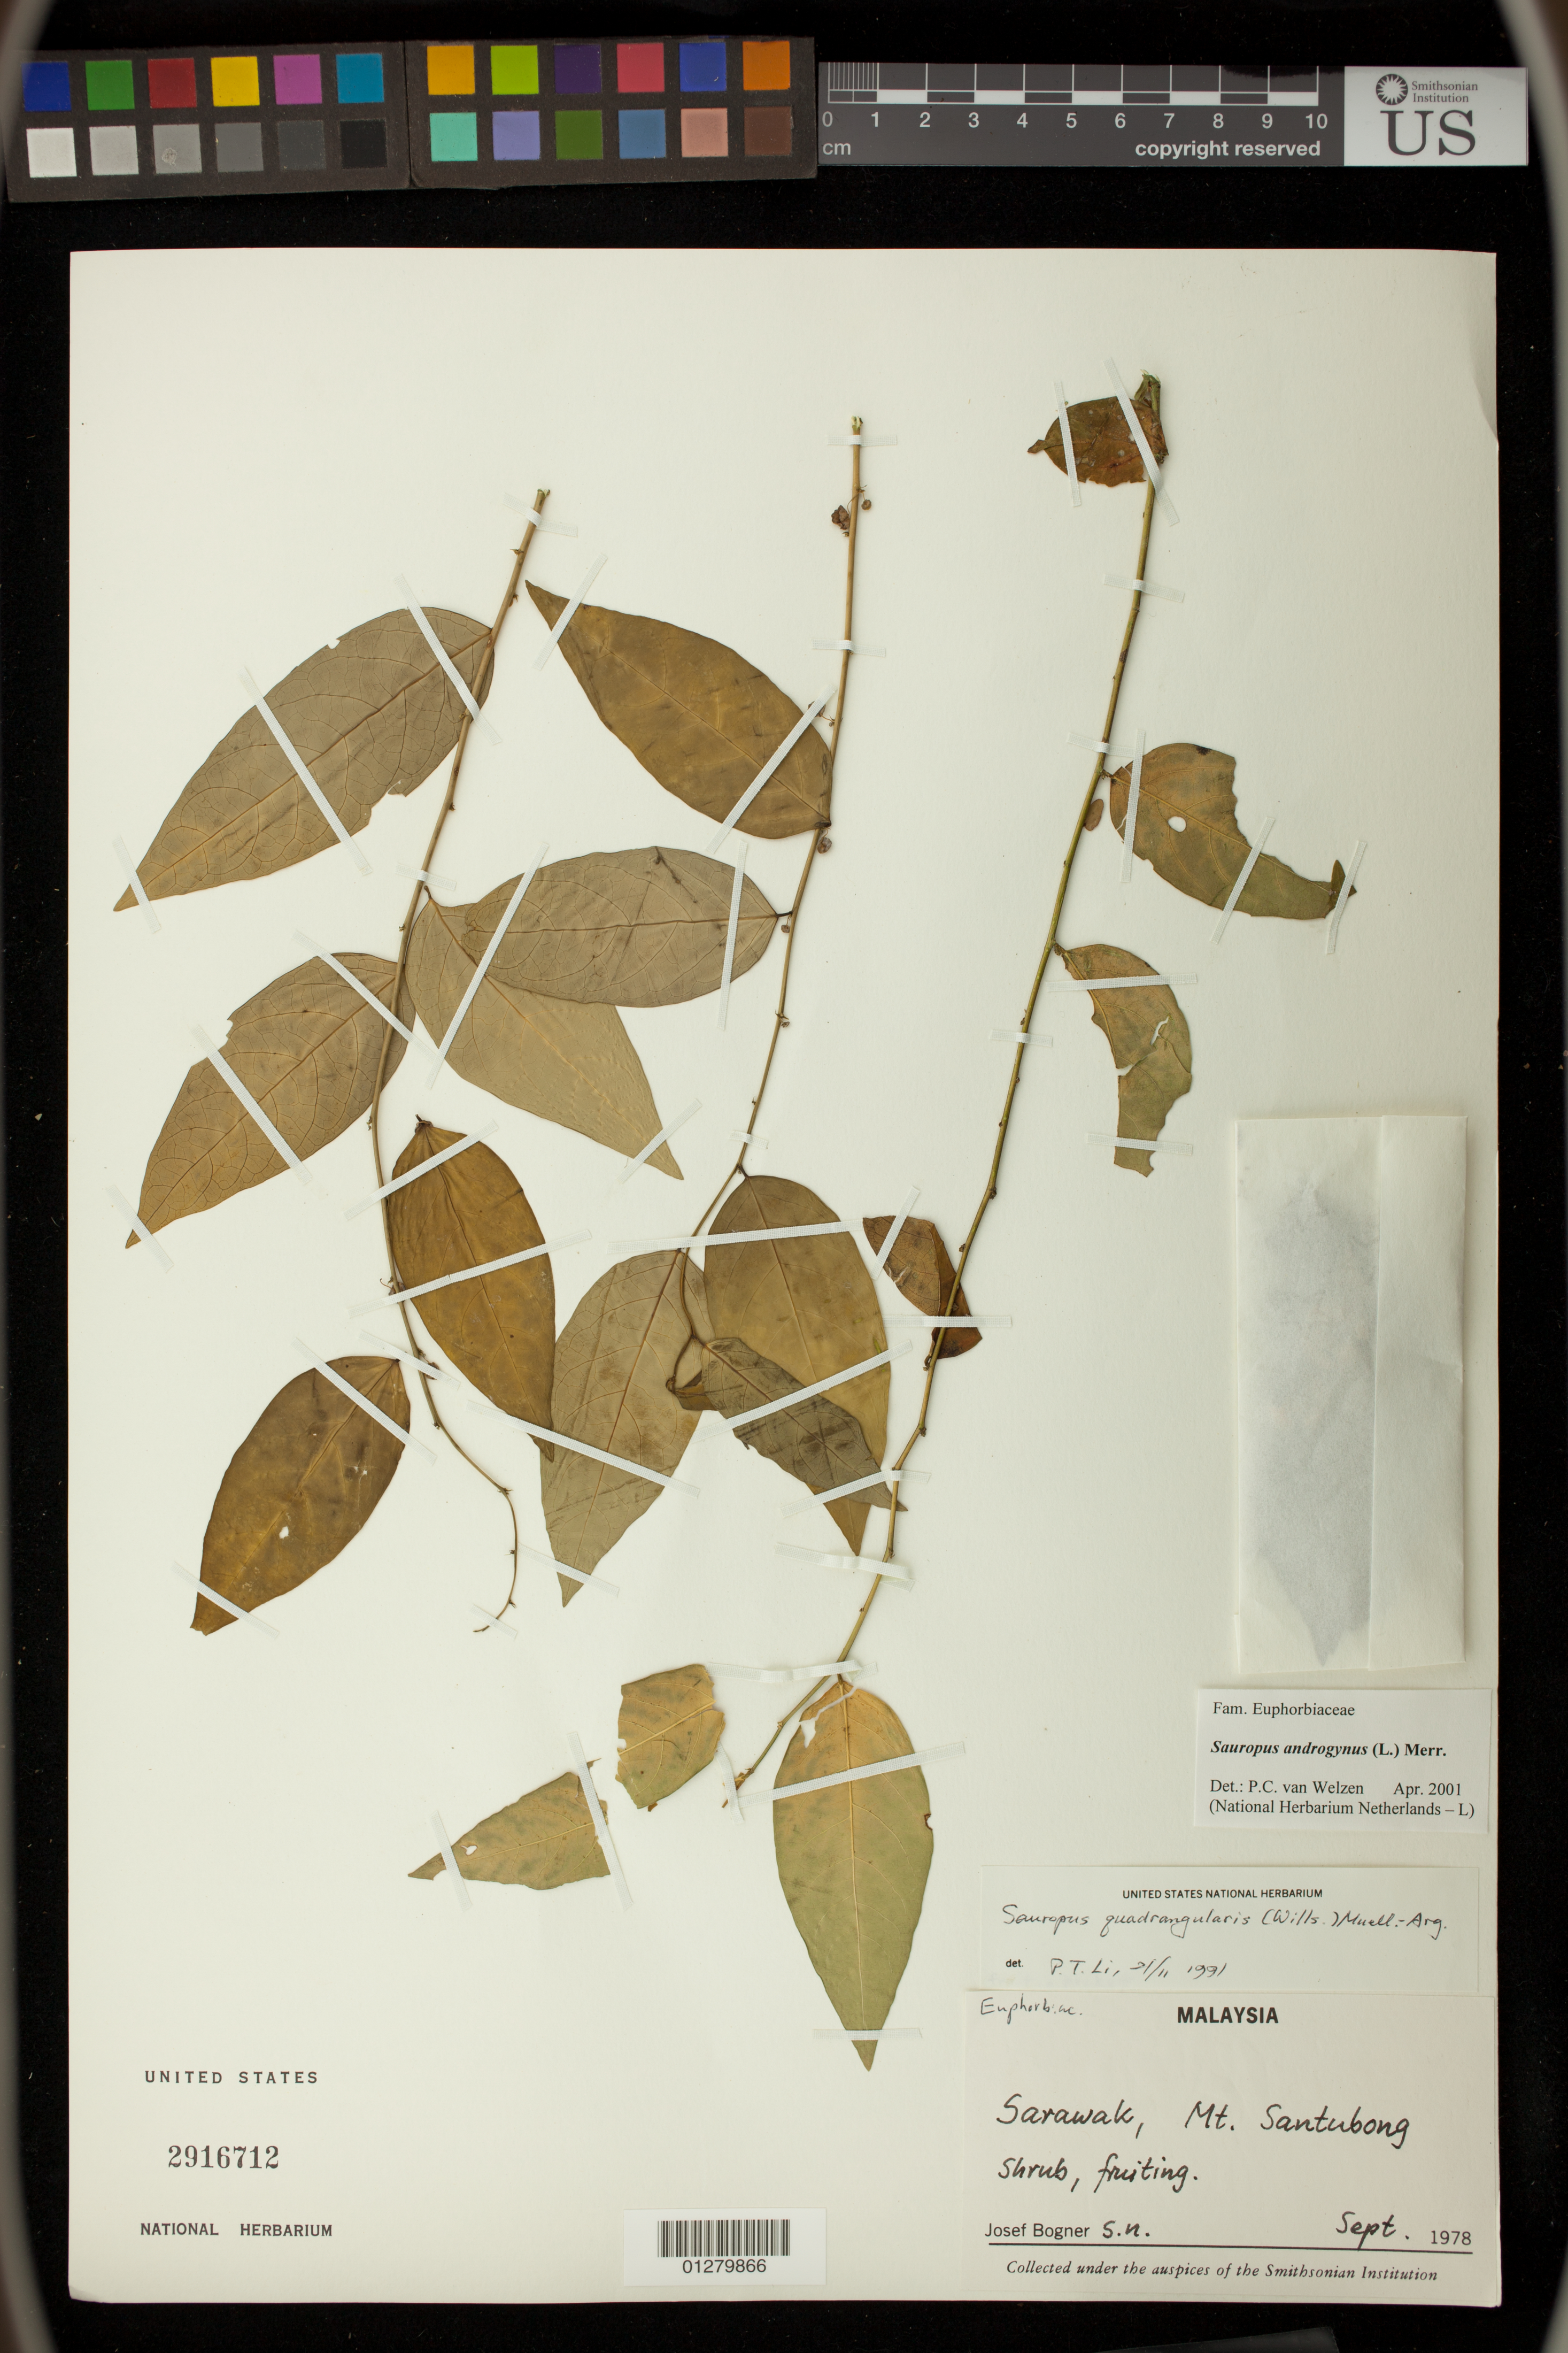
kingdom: Plantae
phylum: Tracheophyta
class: Magnoliopsida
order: Malpighiales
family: Phyllanthaceae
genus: Phyllanthus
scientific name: Phyllanthus androgynus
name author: (L.) Chakrabarty & N.P. Balakr.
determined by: Wagner, W. L., (BOT), Smithsonian Institution - National Museum of Natural History (UNITED STATES)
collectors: J. Bogner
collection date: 1978-09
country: Malaysia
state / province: Sarawak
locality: Mt. Santubong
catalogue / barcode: US 2916712